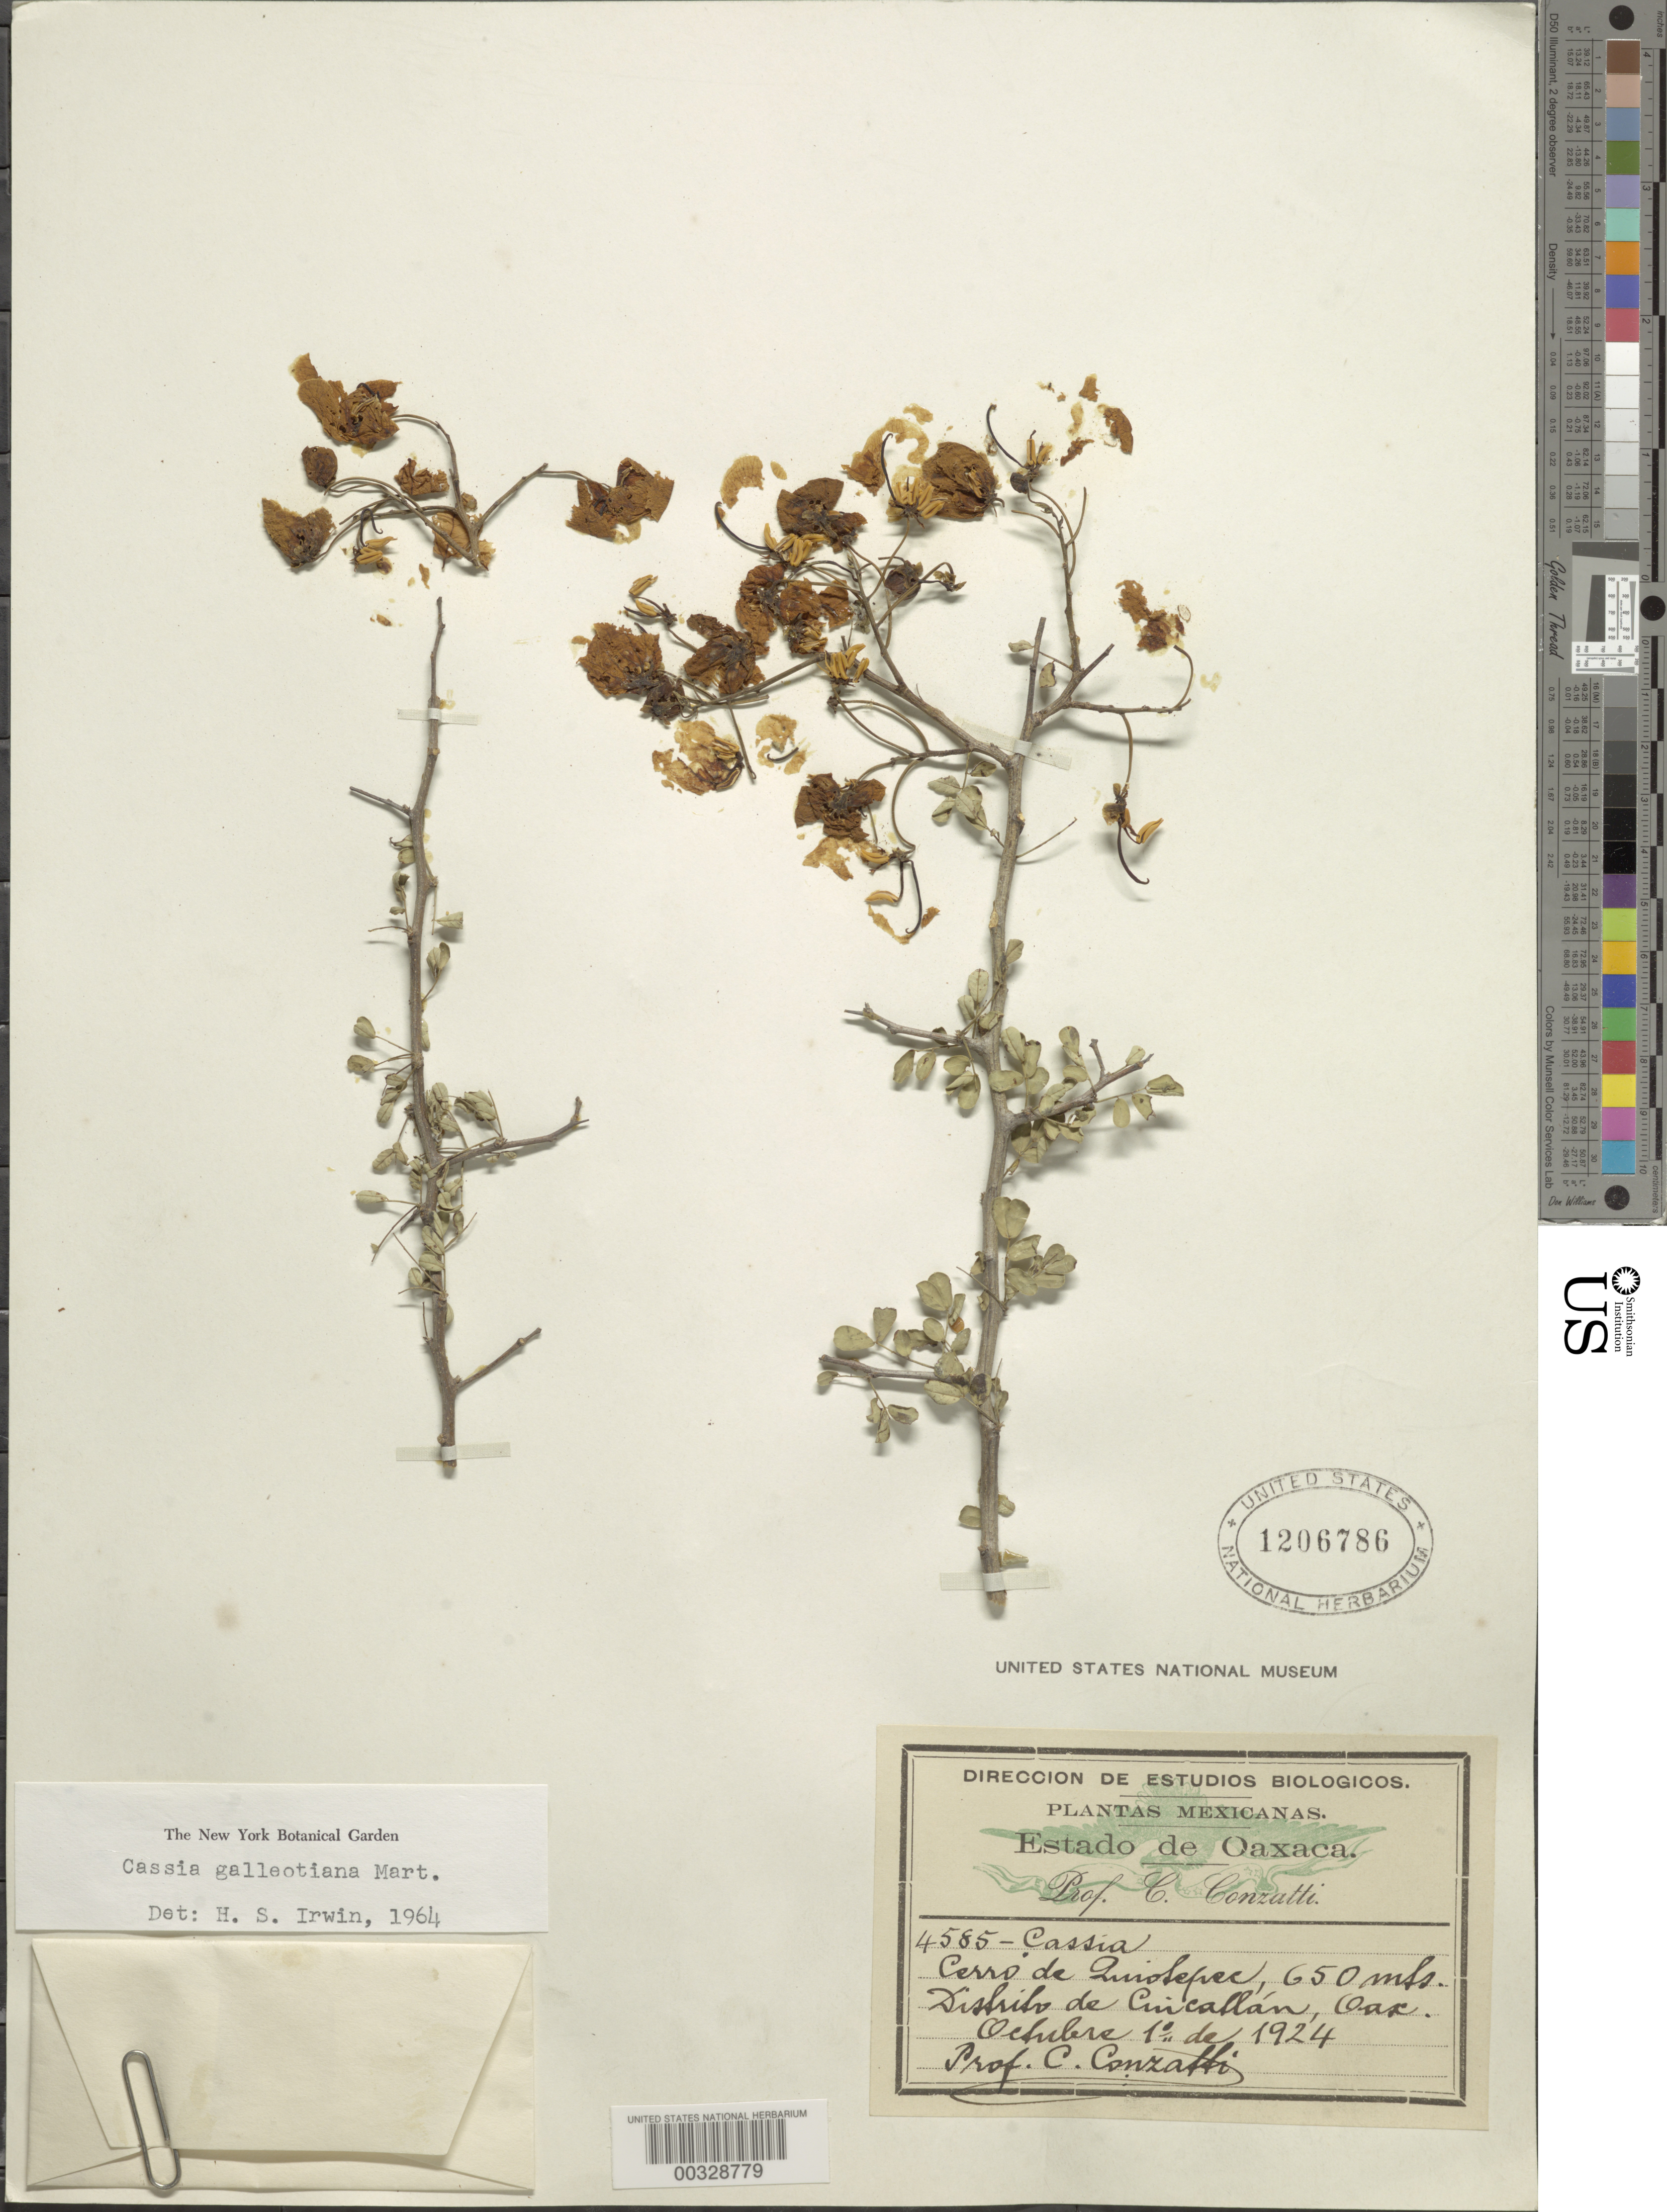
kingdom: Plantae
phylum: Tracheophyta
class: Magnoliopsida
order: Fabales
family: Fabaceae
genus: Senna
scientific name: Senna galeottiana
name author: (M. Martens) H.S. Irwin & Barneby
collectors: C. Conzatti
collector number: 4585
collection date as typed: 01 Oct 1924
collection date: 1924-10-01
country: Mexico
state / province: Oaxaca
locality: Cuicatlan Mun. (?), Cerro de Quiotepec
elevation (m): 650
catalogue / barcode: US 1206786